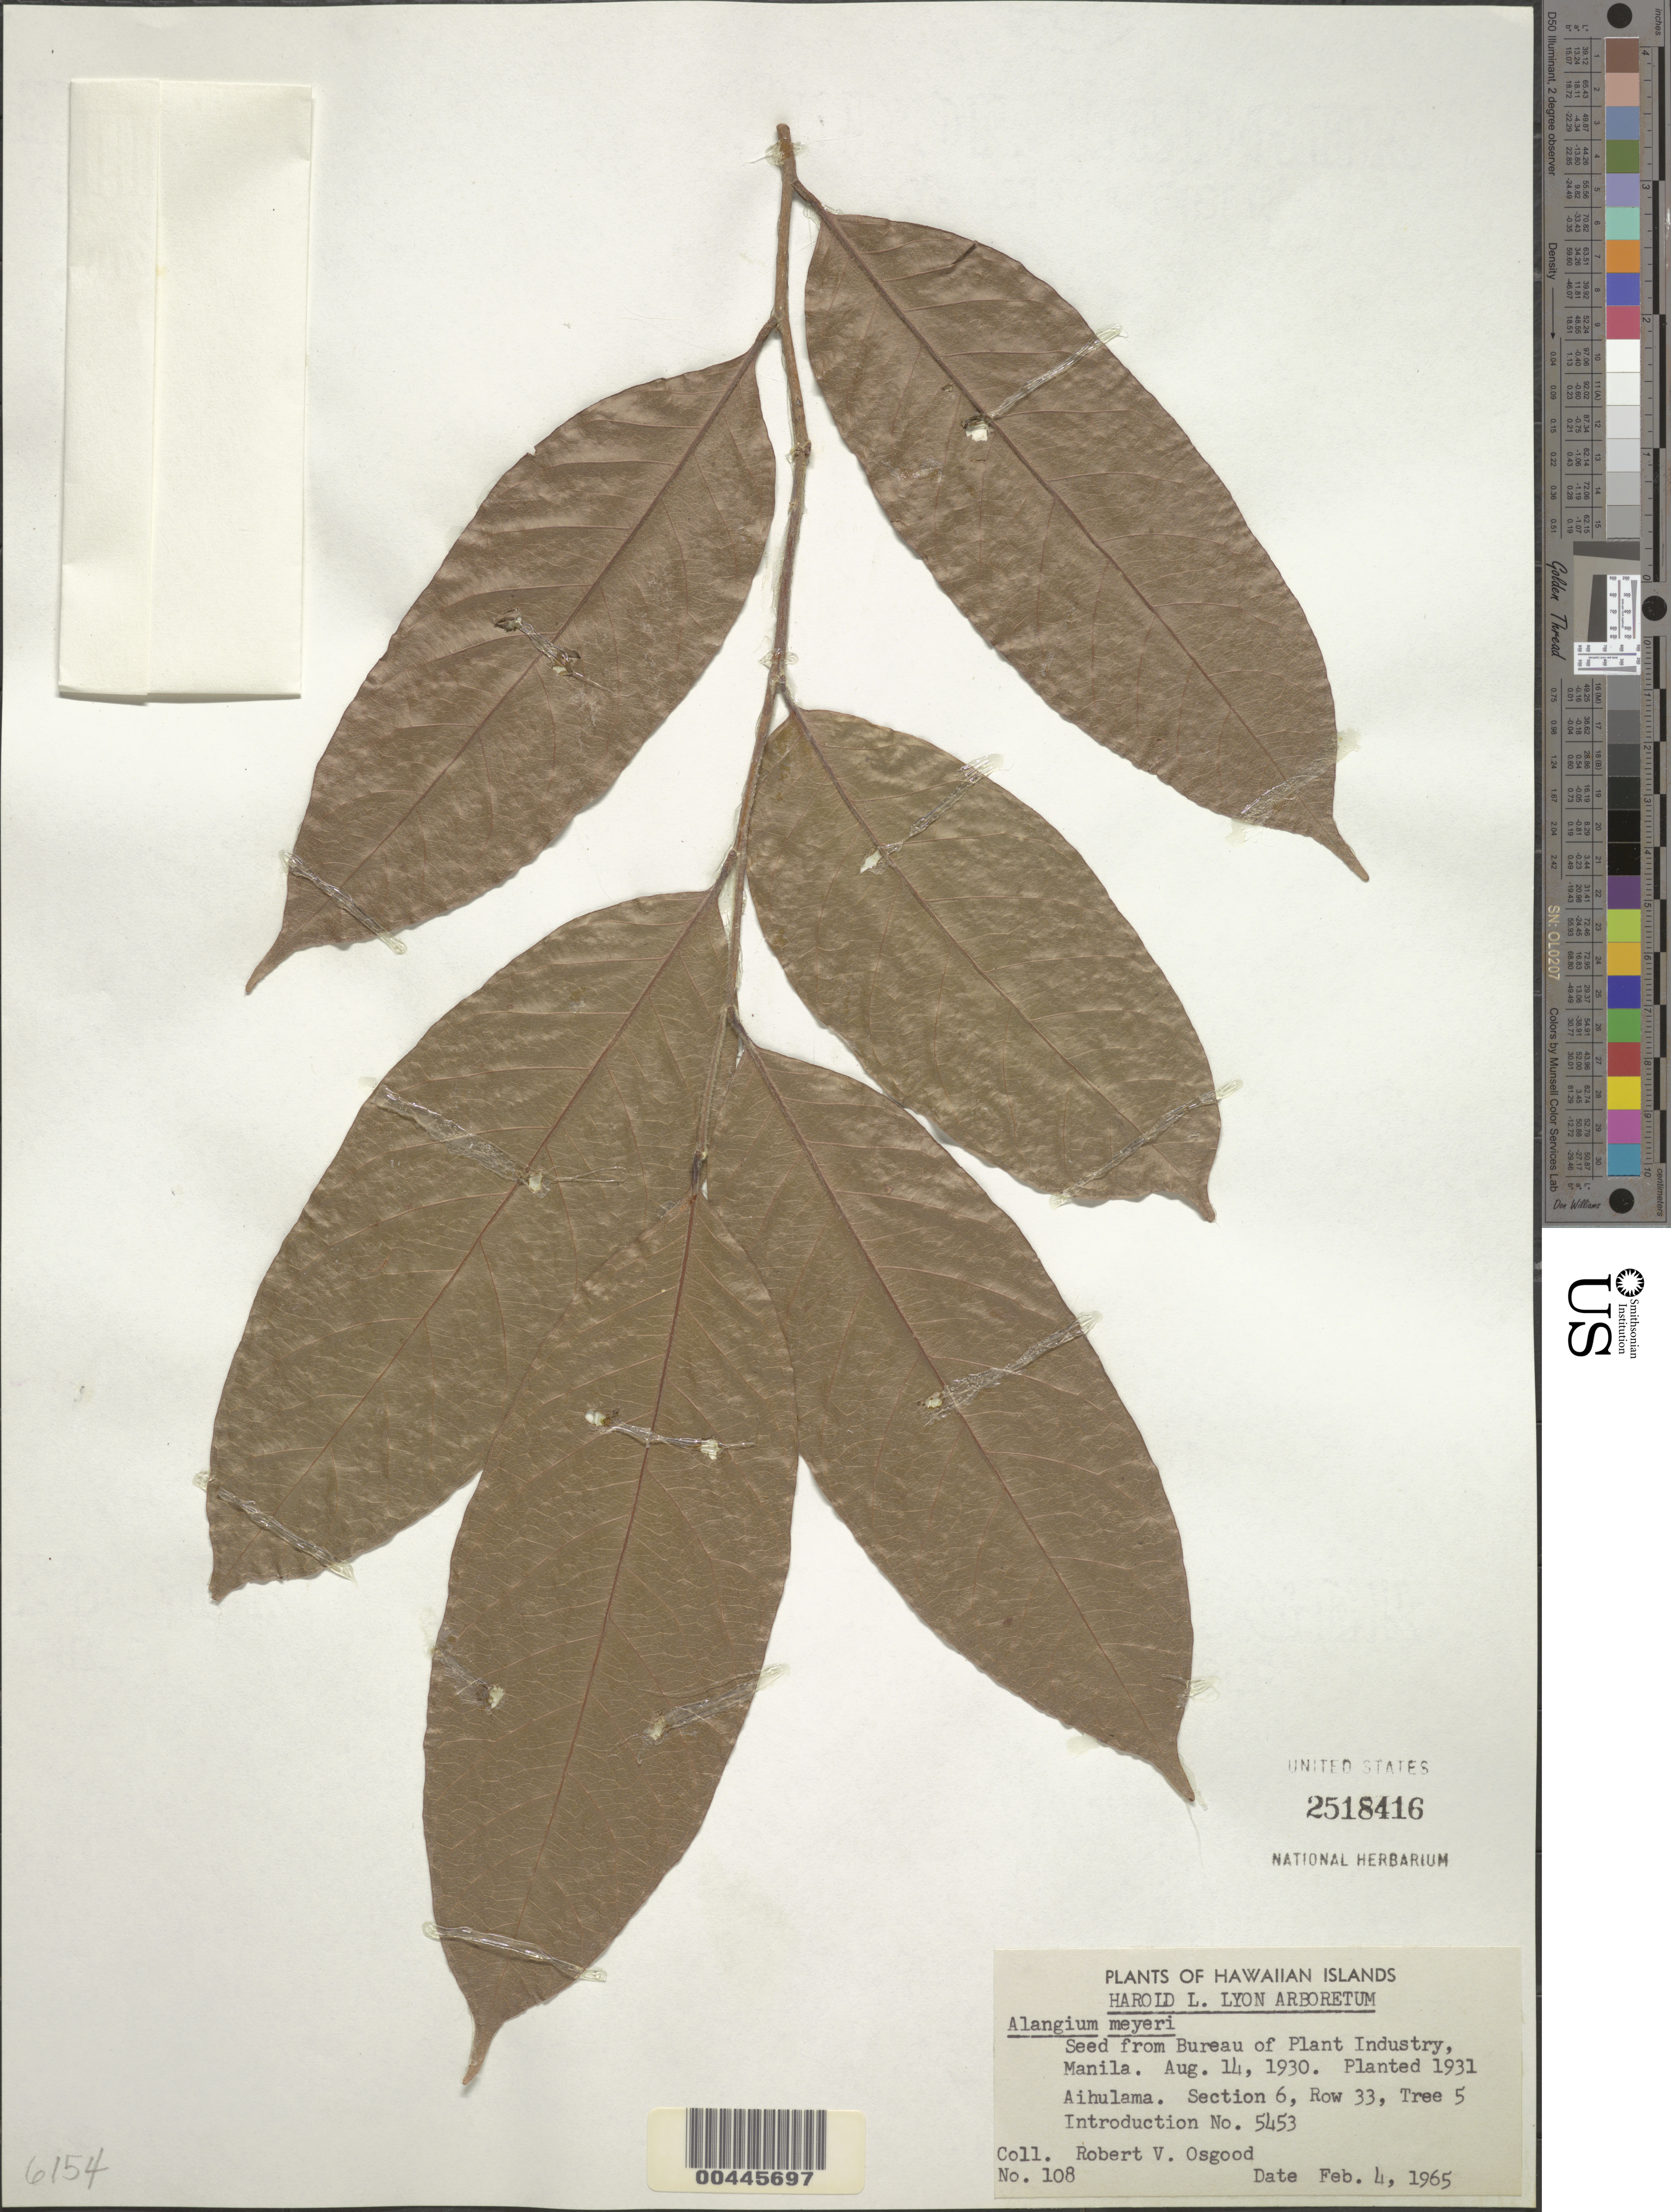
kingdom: Plantae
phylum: Tracheophyta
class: Magnoliopsida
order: Cornales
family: Cornaceae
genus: Alangium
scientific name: Alangium meyeri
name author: Merr.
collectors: R. Osgood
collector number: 108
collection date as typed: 4 Feb 1965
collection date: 1965-02-04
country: United States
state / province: Hawaii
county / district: Honolulu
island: Oahu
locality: Aihulama, Section 6, Row 33, Tree 5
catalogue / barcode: US 2518416